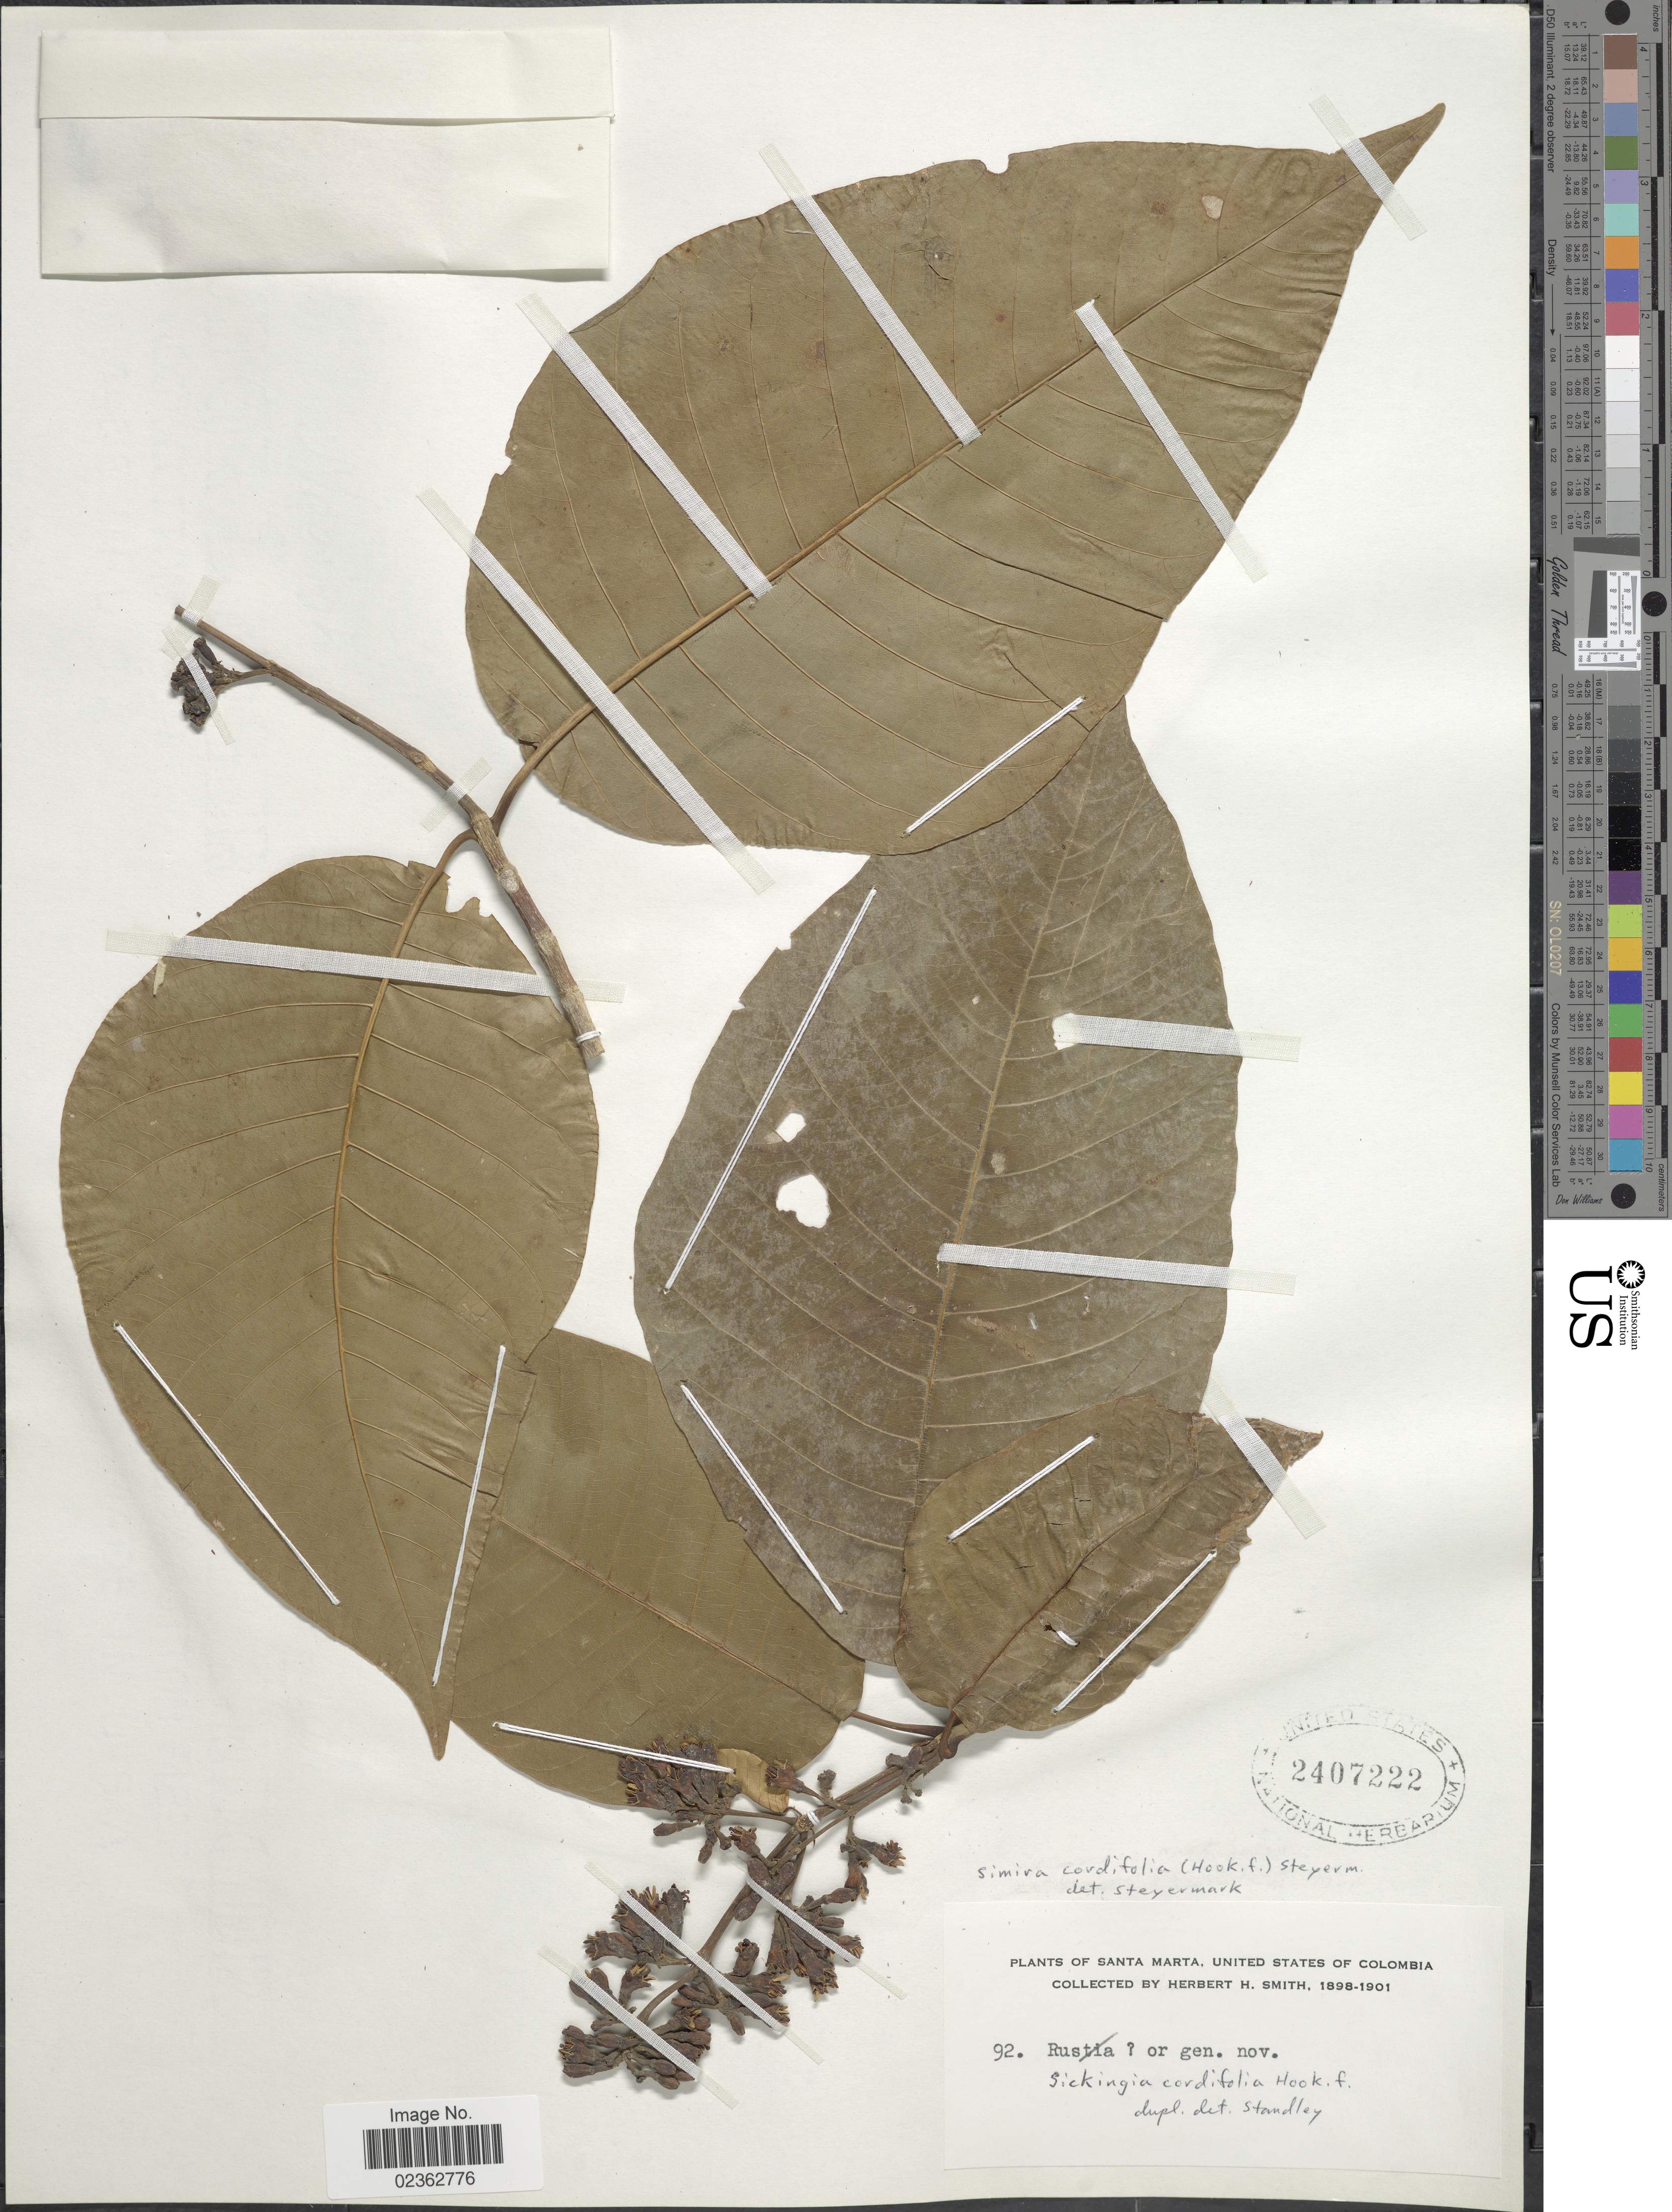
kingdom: Plantae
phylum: Tracheophyta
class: Magnoliopsida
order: Gentianales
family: Rubiaceae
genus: Simira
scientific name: Simira cordifolia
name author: (Hook. f.) Steyerm.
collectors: Herbert H. Smith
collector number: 92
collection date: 1898/1901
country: Colombia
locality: Santa Marta, United States of Colombia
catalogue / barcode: US 2407222